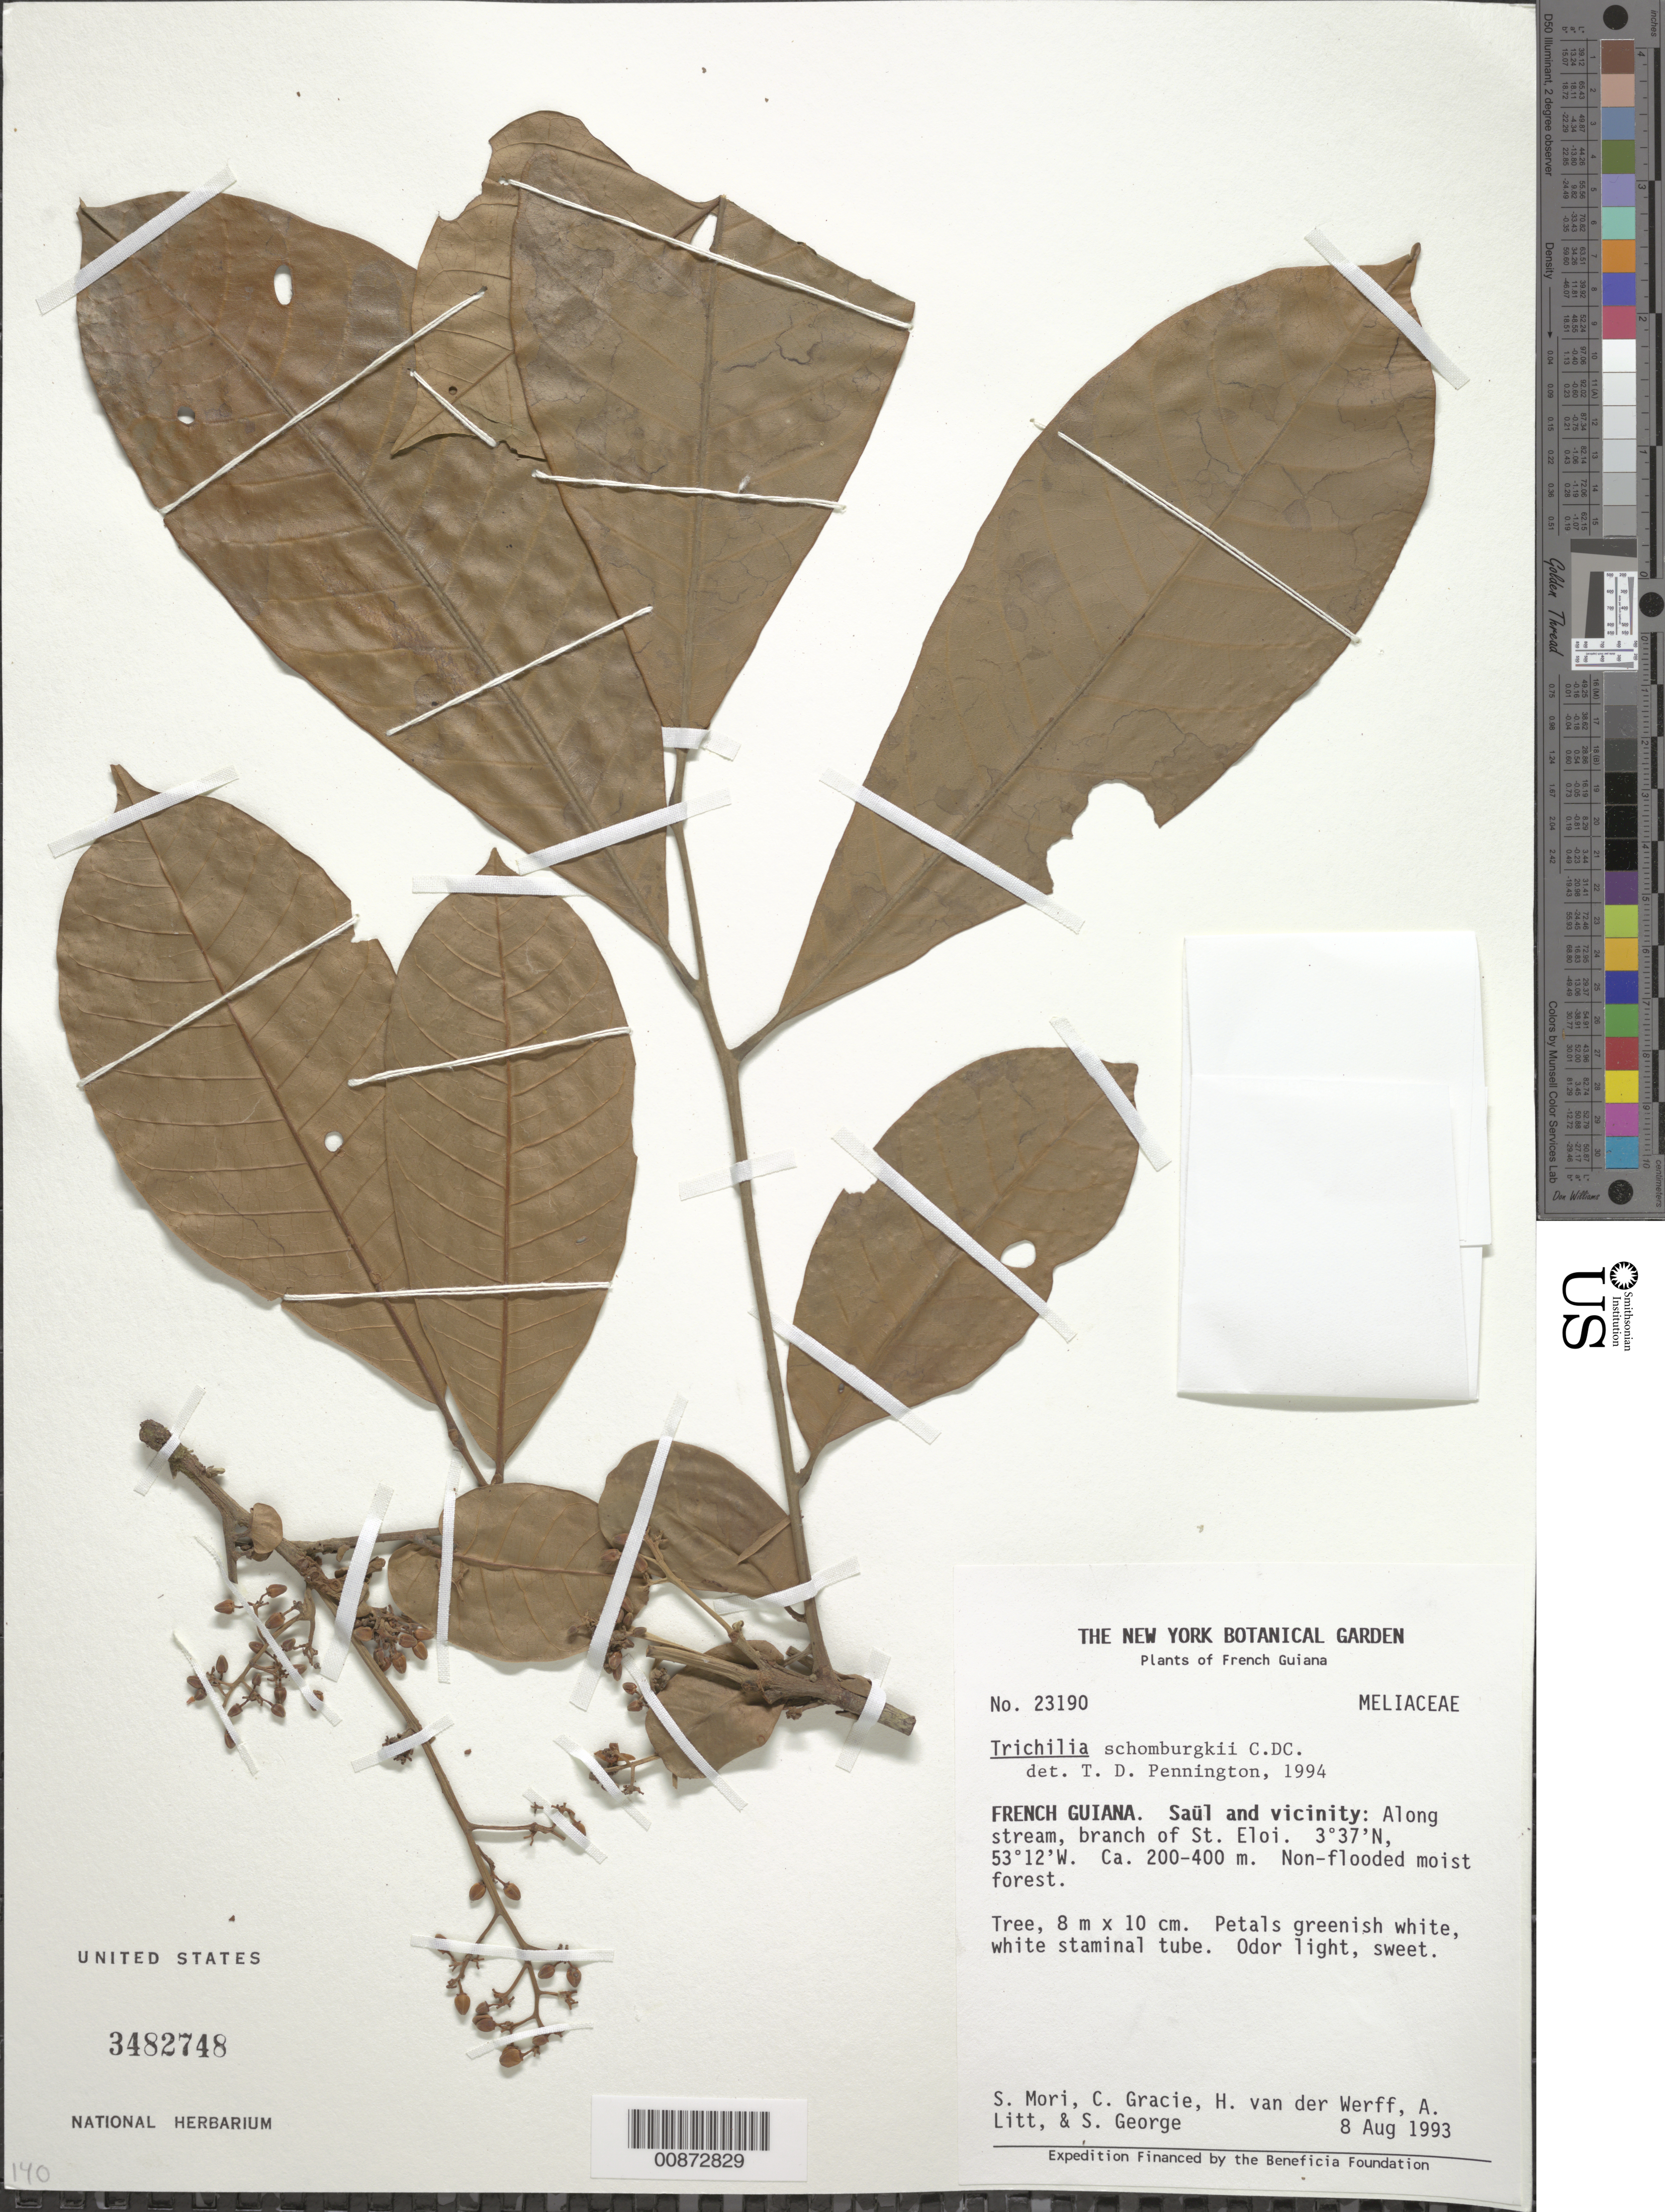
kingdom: Plantae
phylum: Tracheophyta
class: Magnoliopsida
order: Sapindales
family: Meliaceae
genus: Trichilia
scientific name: Trichilia schomburgkii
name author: C. DC.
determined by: Pennington, T. D., (K)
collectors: S. Mori, C. A. Gracie, H. van der Werff, A. Litt & S. George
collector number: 23190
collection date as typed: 8-Aug-93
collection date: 1993-08-08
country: French Guiana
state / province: Saint-Laurent-du-Maroni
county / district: Saül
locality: Saül and vic., along branch of St. Eloi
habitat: Non-flooded moist forest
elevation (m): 200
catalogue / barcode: US 3482748